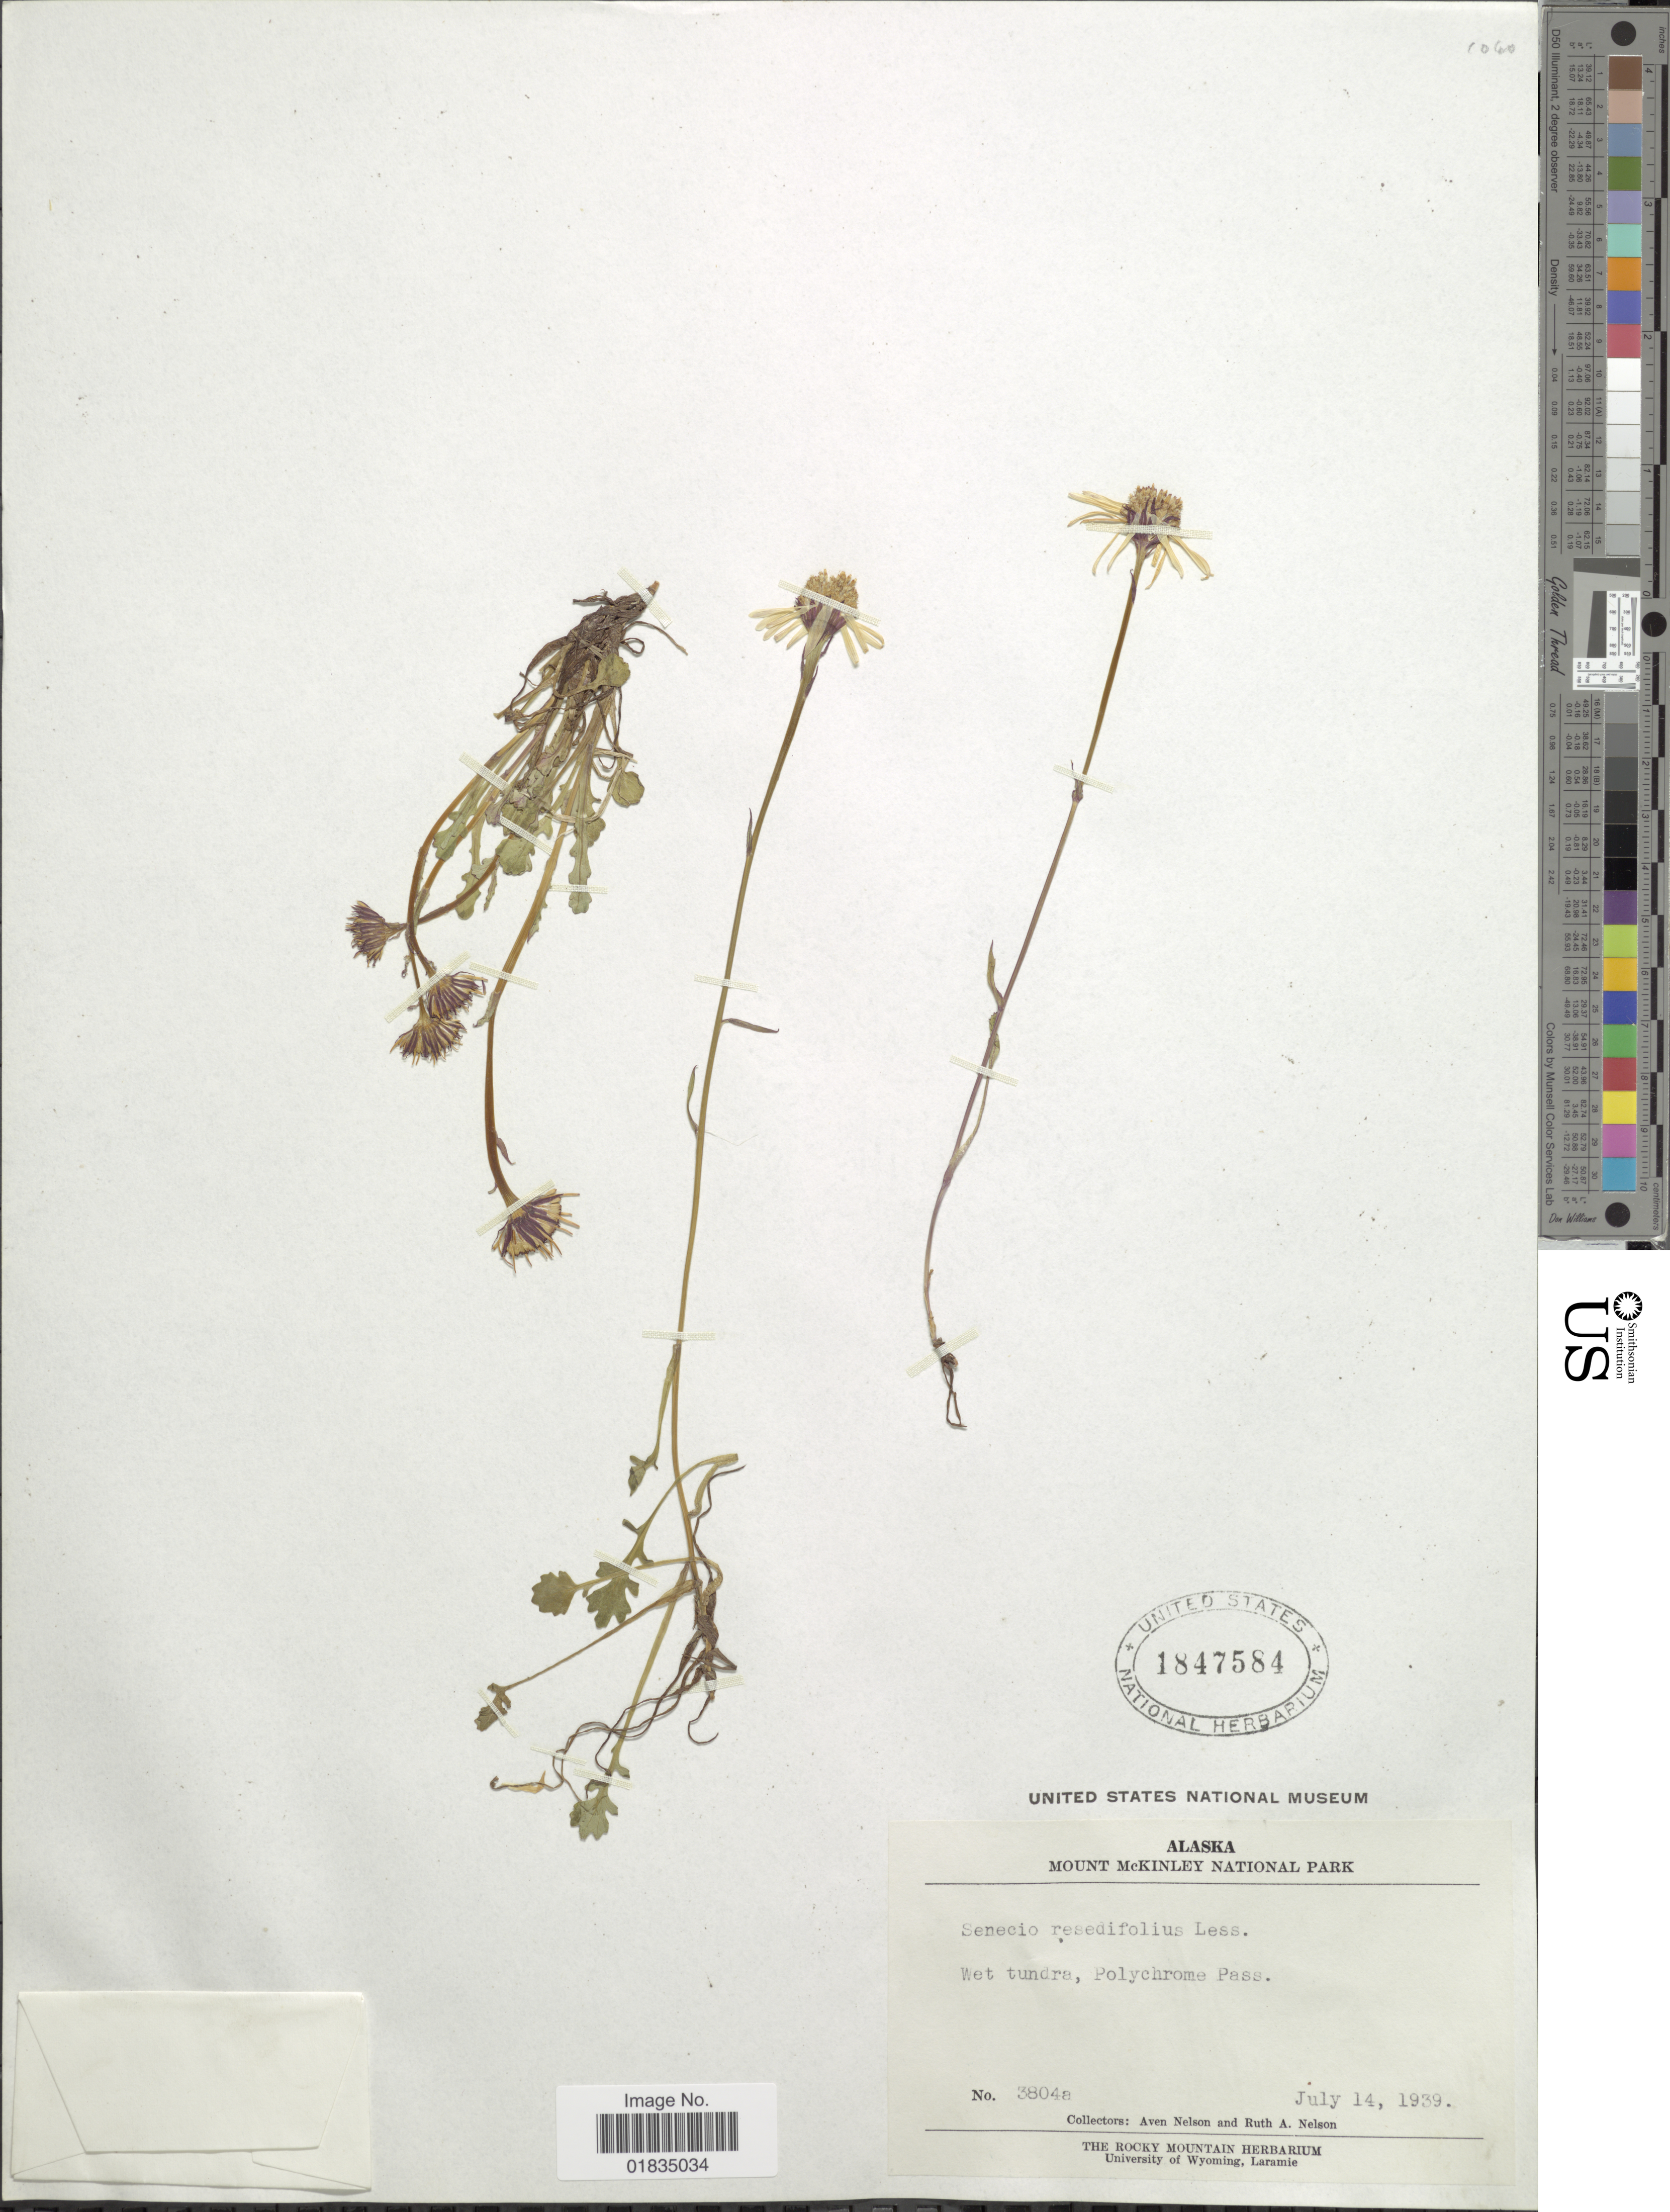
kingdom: Plantae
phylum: Tracheophyta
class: Magnoliopsida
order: Asterales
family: Asteraceae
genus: Packera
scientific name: Packera heterophylla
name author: (Fisch.) E. Wiebe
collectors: A. Nelson & R. A. Nelson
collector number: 3804a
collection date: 1939-07-14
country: United States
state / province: Alaska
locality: Mount McKinley National Park, Polychrome Pass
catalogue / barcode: US 1847584